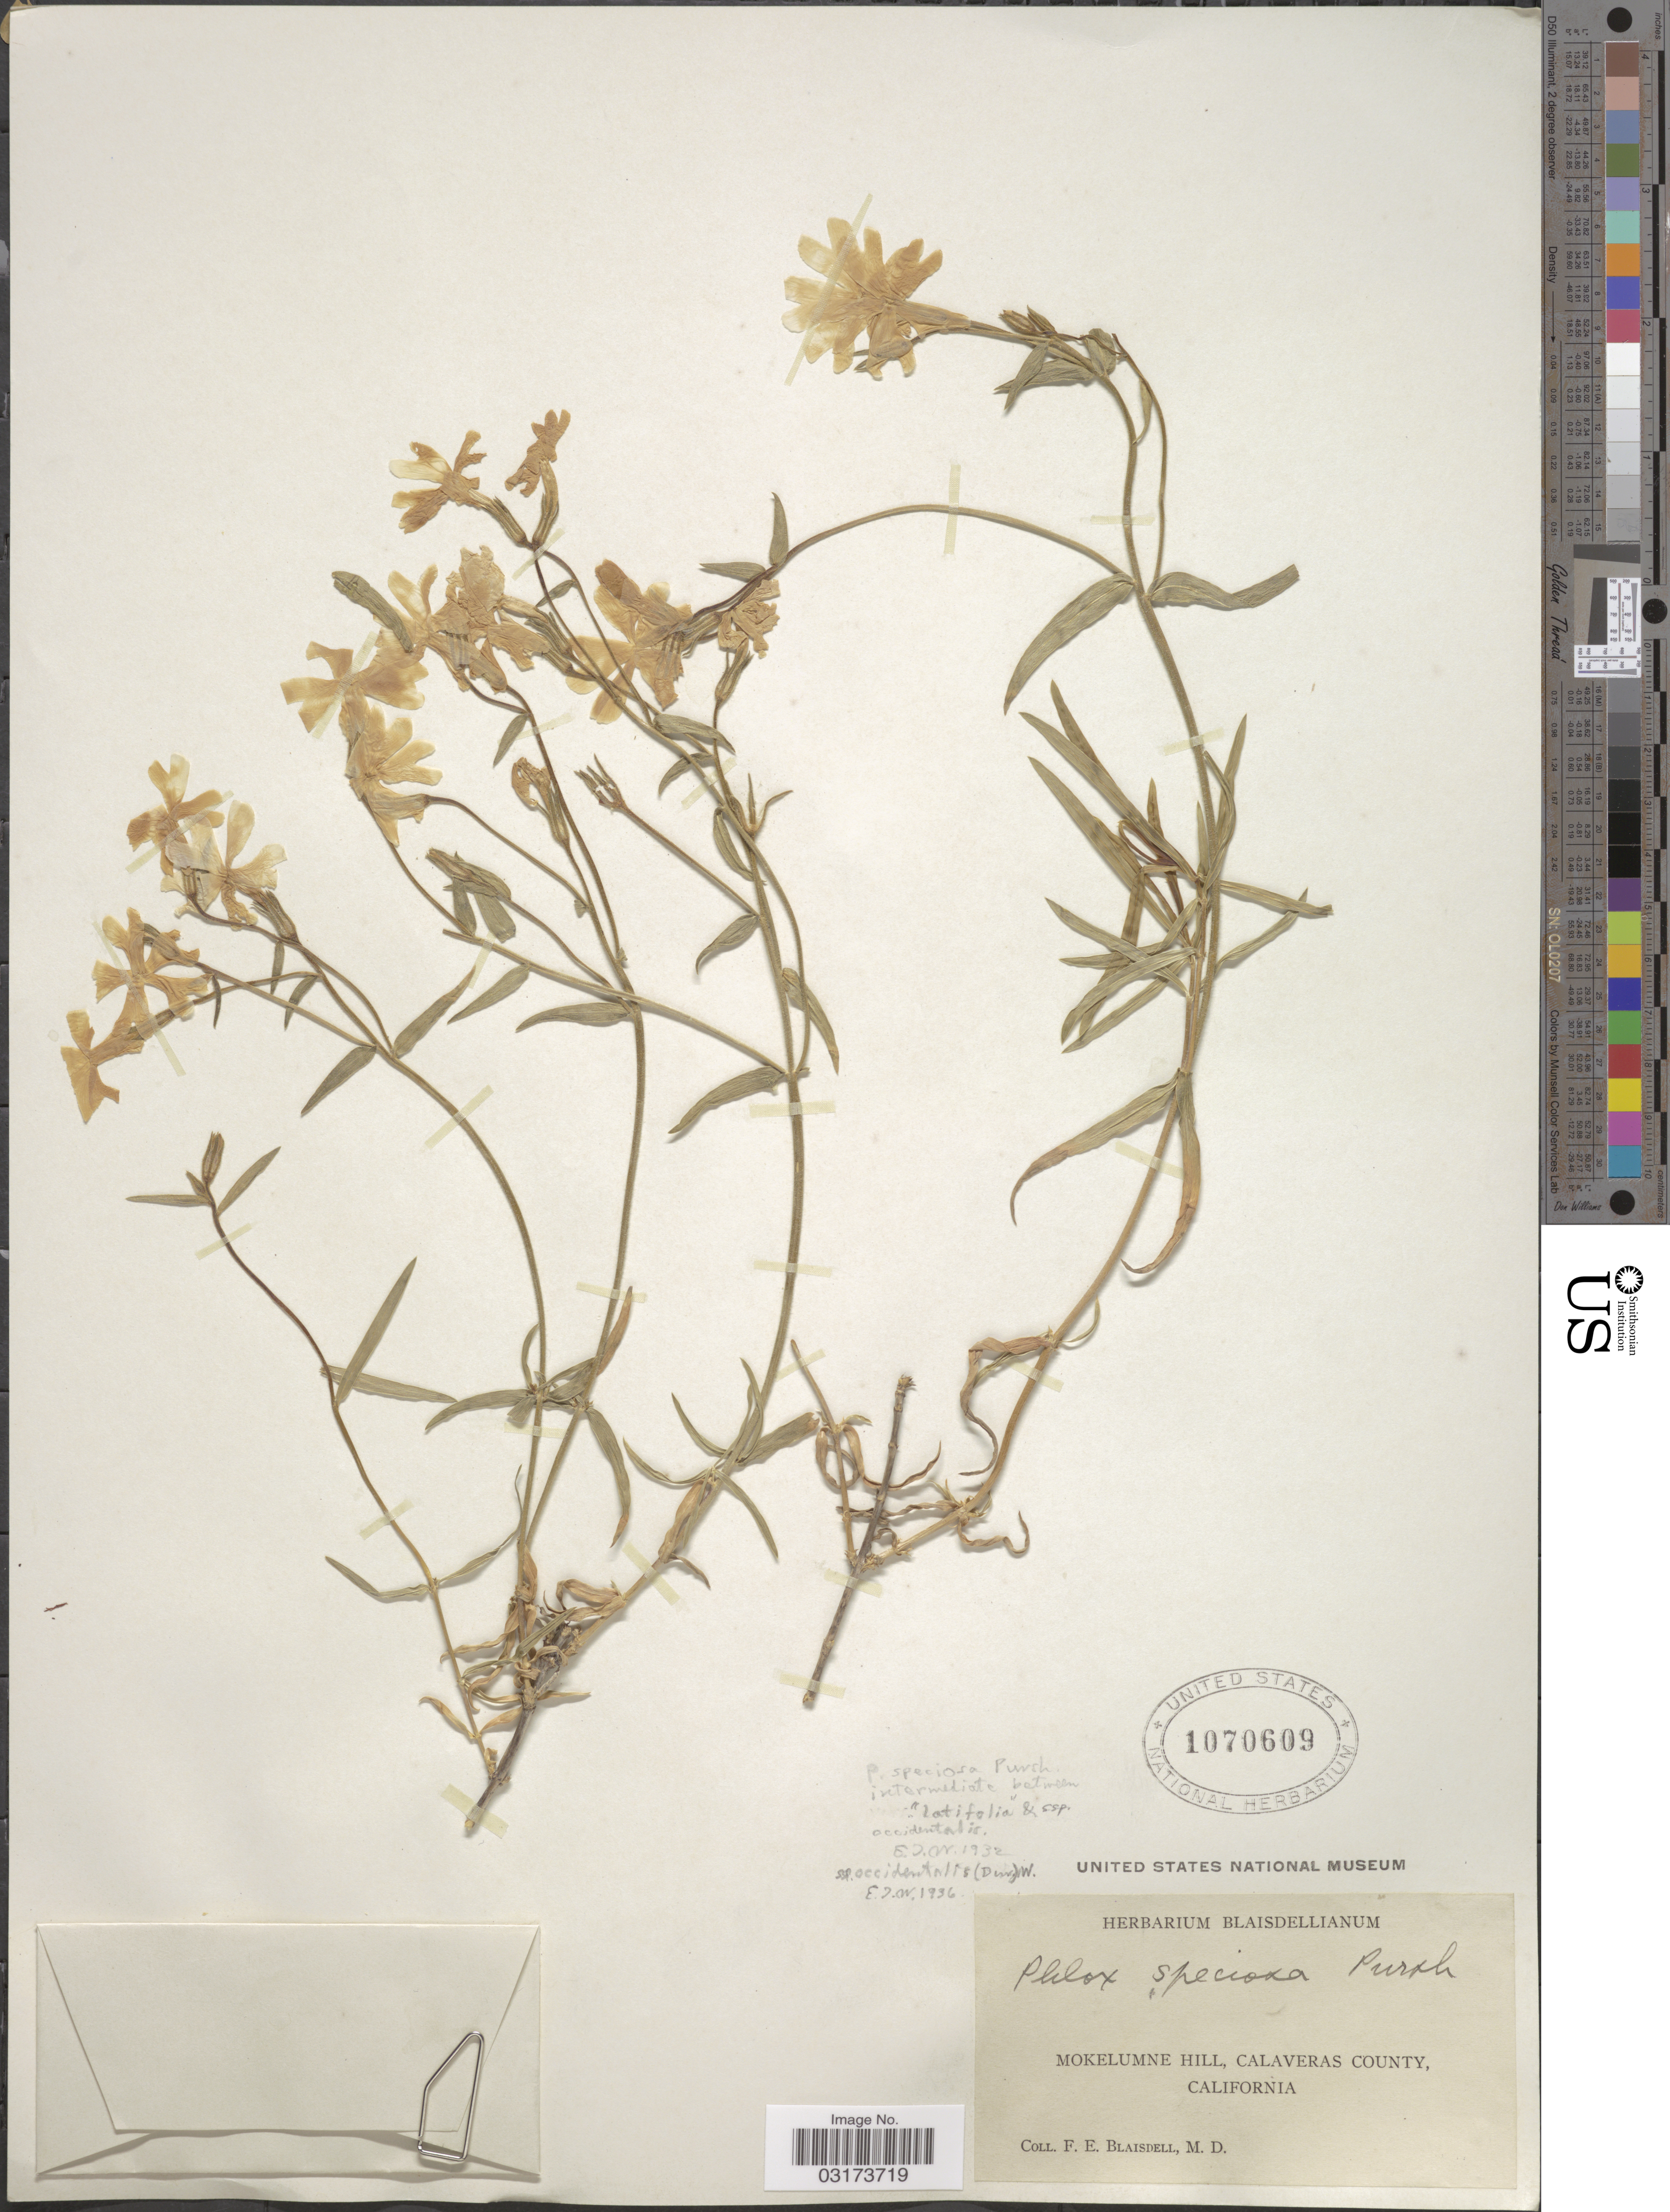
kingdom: Plantae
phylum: Tracheophyta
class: Magnoliopsida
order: Ericales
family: Polemoniaceae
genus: Phlox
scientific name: Phlox speciosa subsp. occidentalis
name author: (Durand ex Torr.) Wherry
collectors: F. Blaisdell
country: United States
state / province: California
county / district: Calaveras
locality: Mokelumne Hill, Calaveras County.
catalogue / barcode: US 1070609